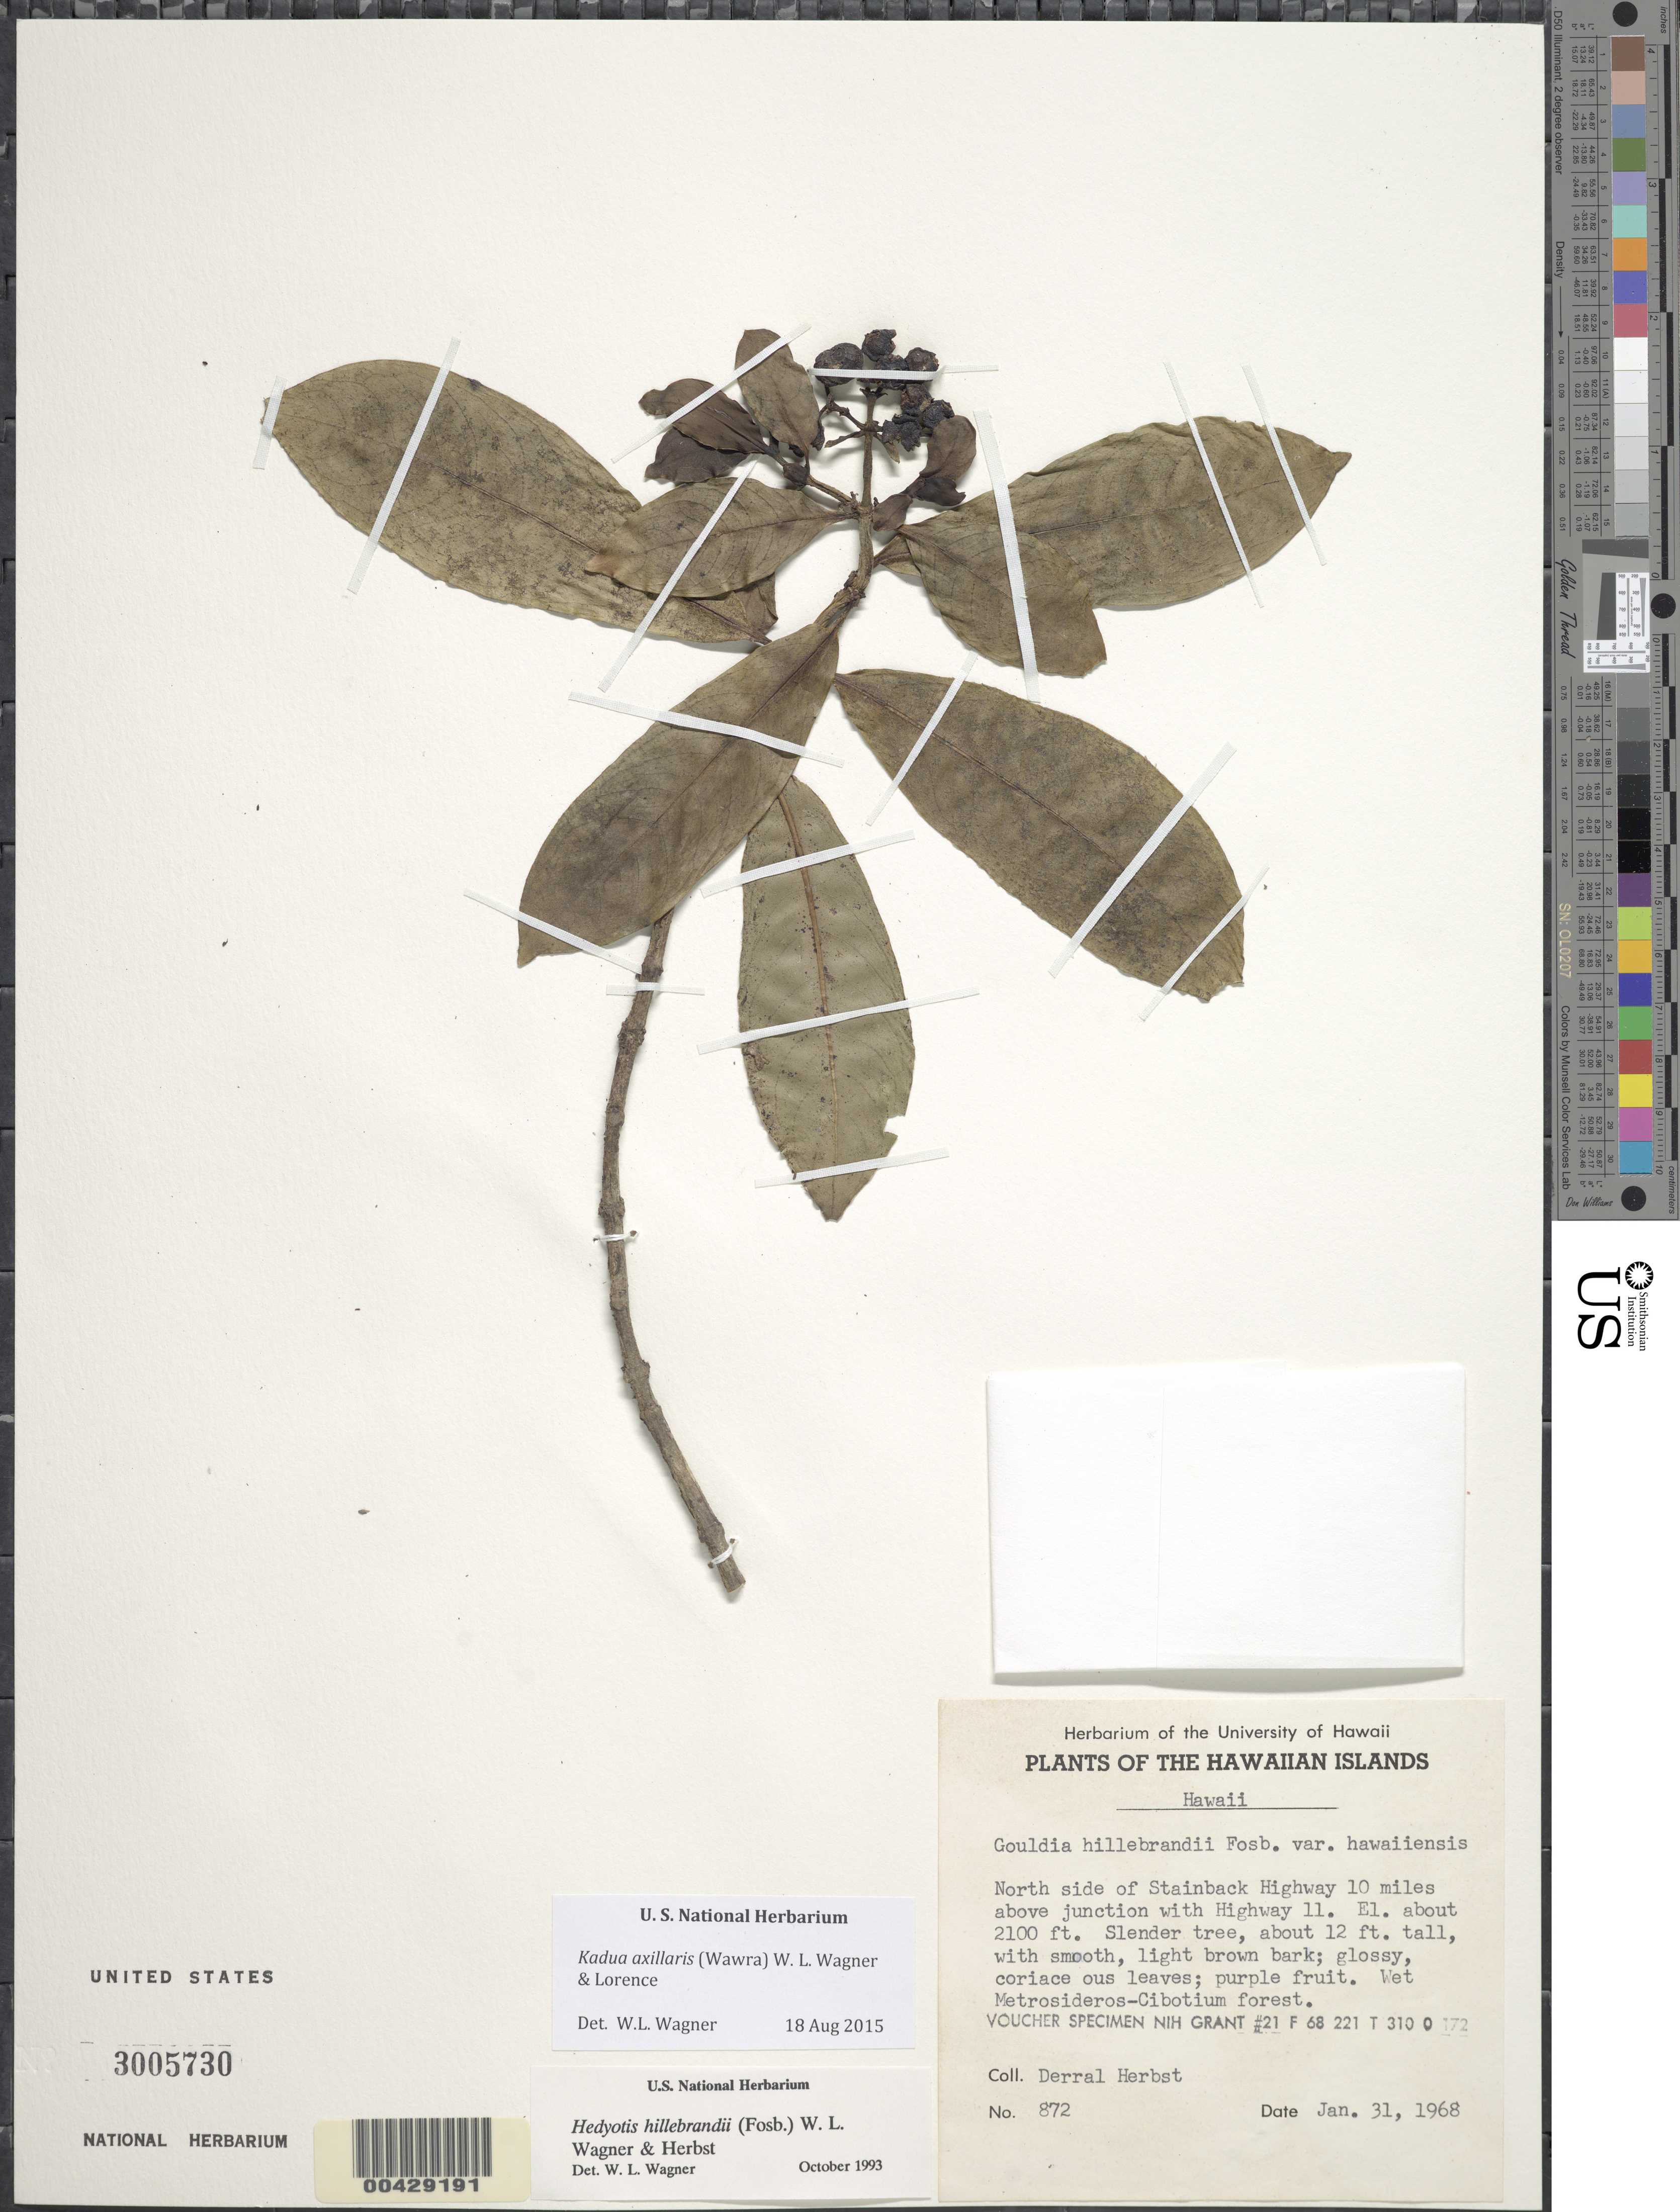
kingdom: Plantae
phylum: Tracheophyta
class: Magnoliopsida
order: Gentianales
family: Rubiaceae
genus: Kadua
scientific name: Kadua axillaris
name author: (Wawra) W.L. Wagner & Lorence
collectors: D. R. Herbst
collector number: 872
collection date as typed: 31 Jan 1968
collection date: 1968-01-31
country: United States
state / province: Hawaii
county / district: Hawaii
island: Hawaii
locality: N side of Stainback Highway 10 mi above junction with Highway 11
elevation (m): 640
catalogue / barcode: US 3005730